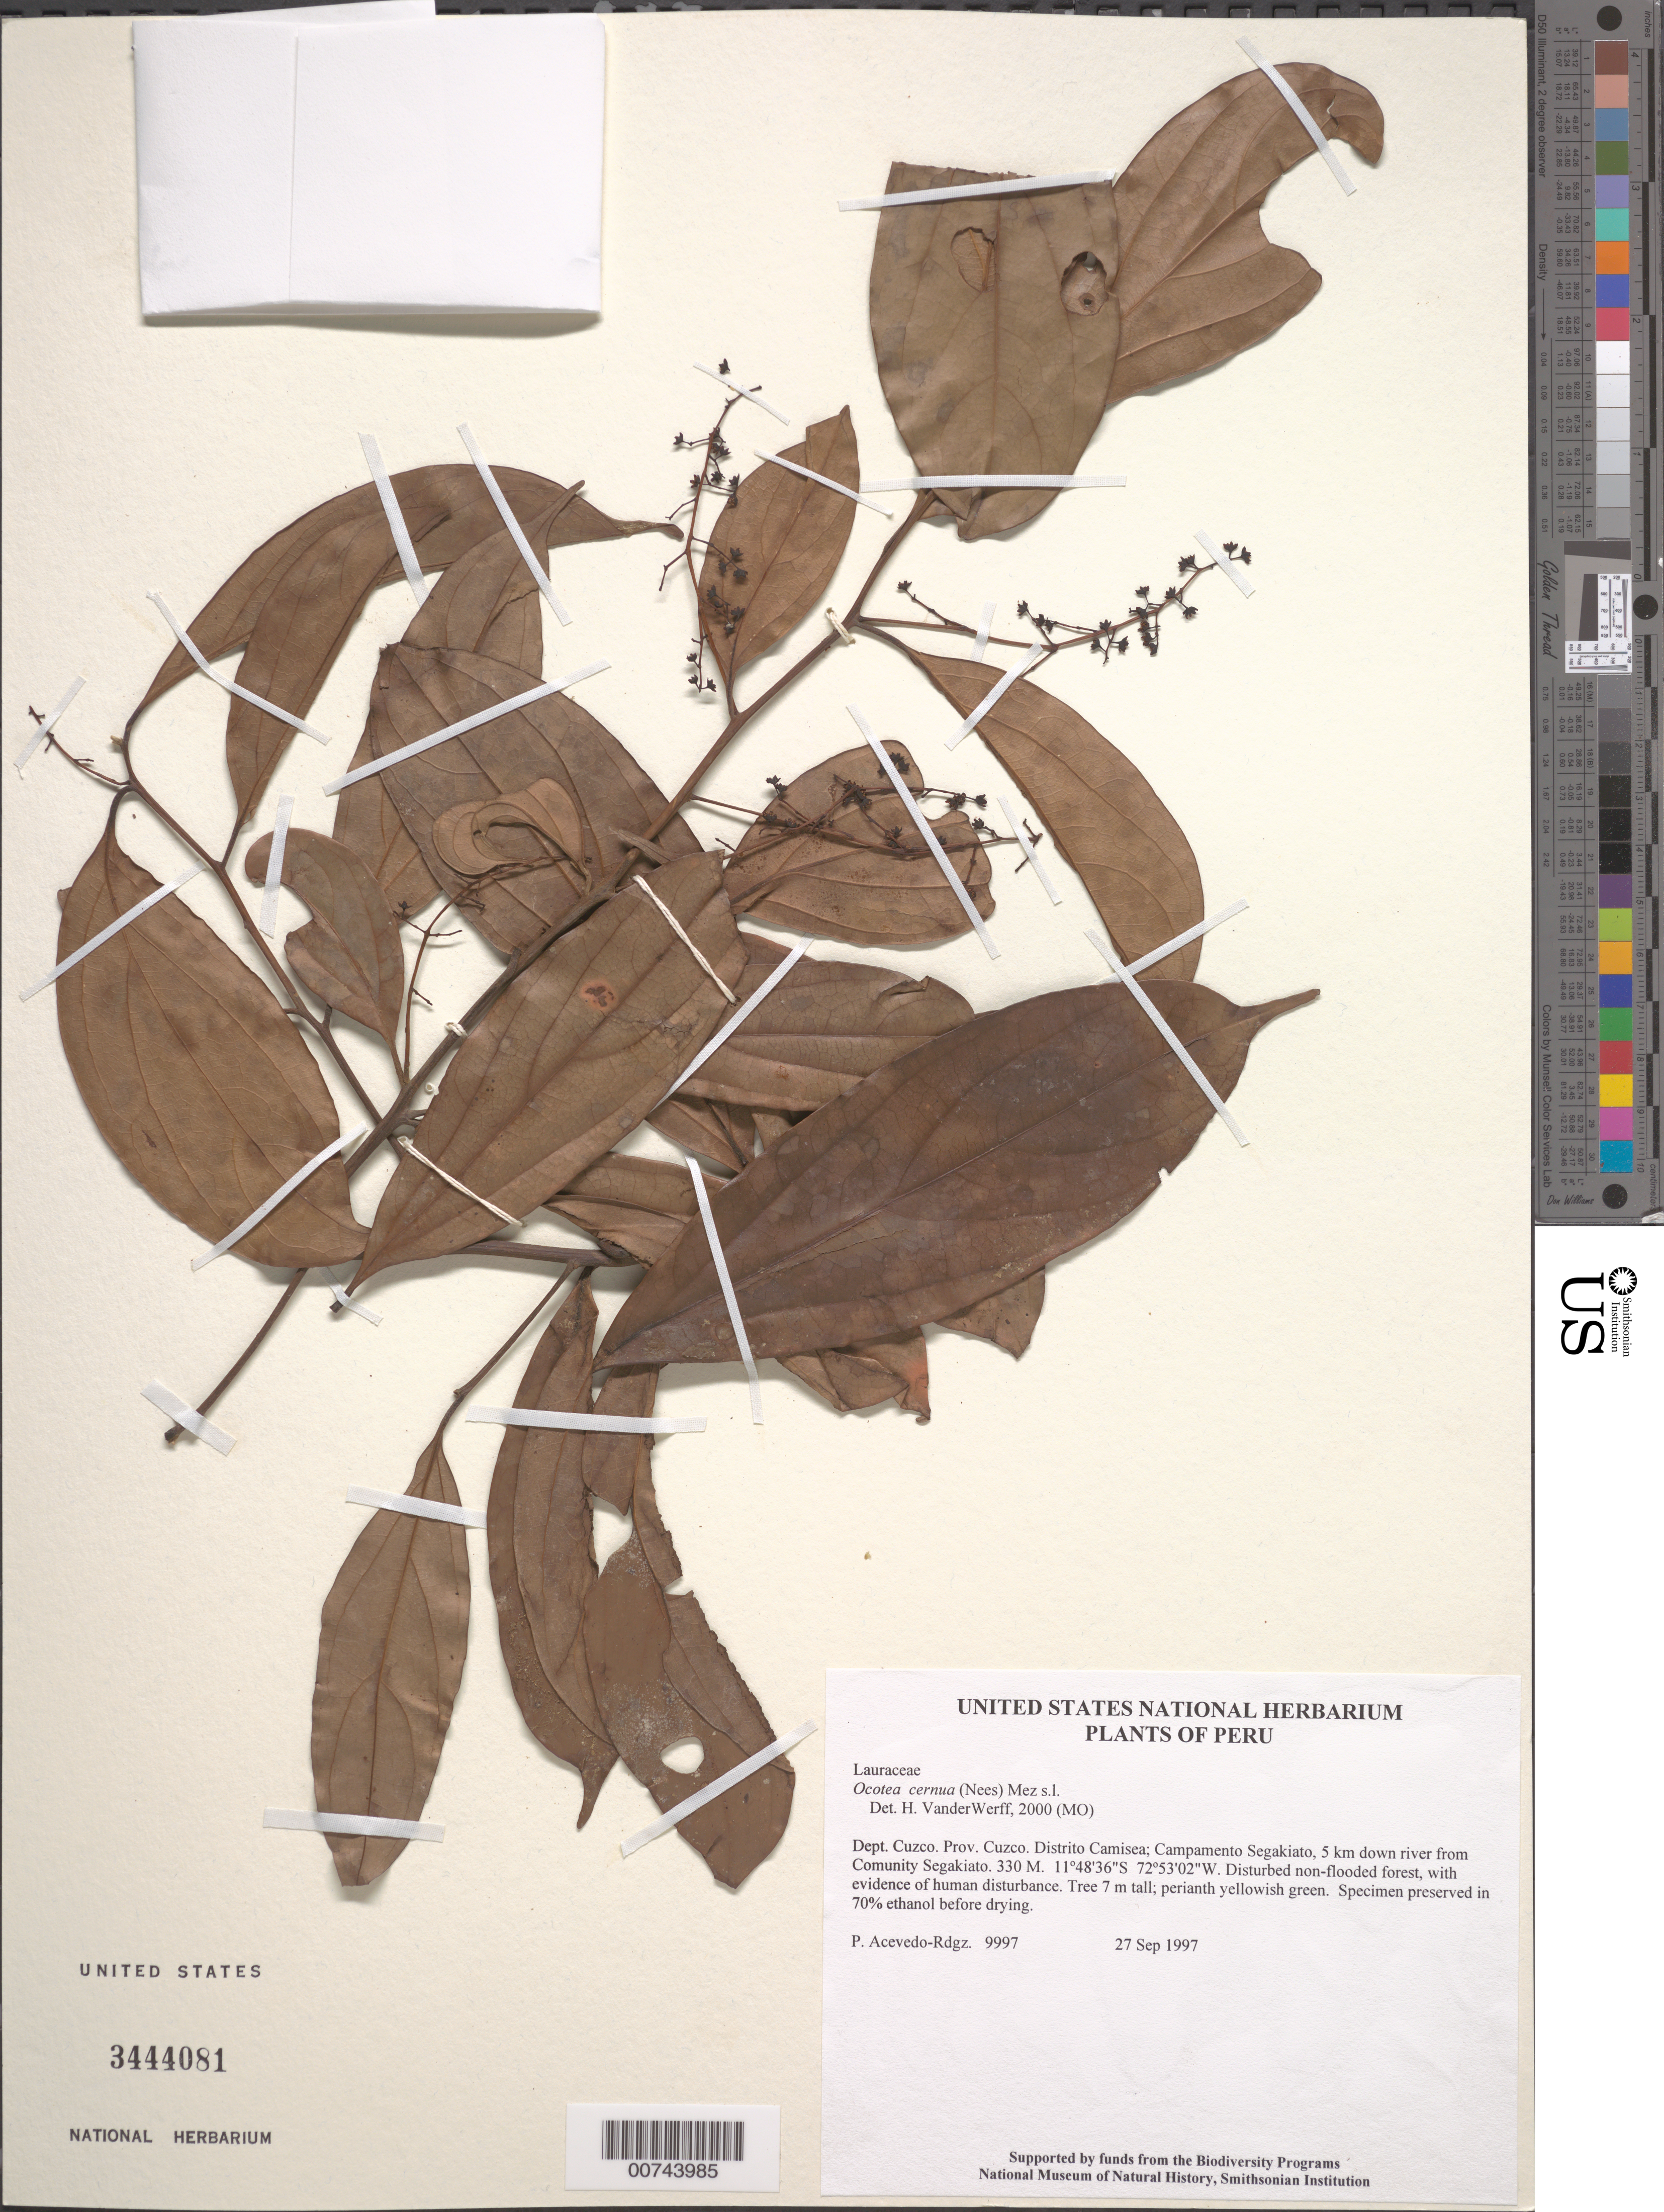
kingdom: Plantae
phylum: Tracheophyta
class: Magnoliopsida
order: Laurales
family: Lauraceae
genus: Ocotea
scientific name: Ocotea cernua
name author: (Nees) Mez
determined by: van der Werff, H., (MO), Missouri Botanical Garden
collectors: P. Acevedo-Rodr.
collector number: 9997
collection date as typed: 27 Sep 1997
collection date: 1997-09-27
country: Peru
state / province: Cusco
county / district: Cusco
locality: Distrito Camisea; Campamento Segakiato, 5 km down river from Comunity Segakiato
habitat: Disturbed non-flooded forest, with evidence of human disturbance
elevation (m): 330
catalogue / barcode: US 3444081